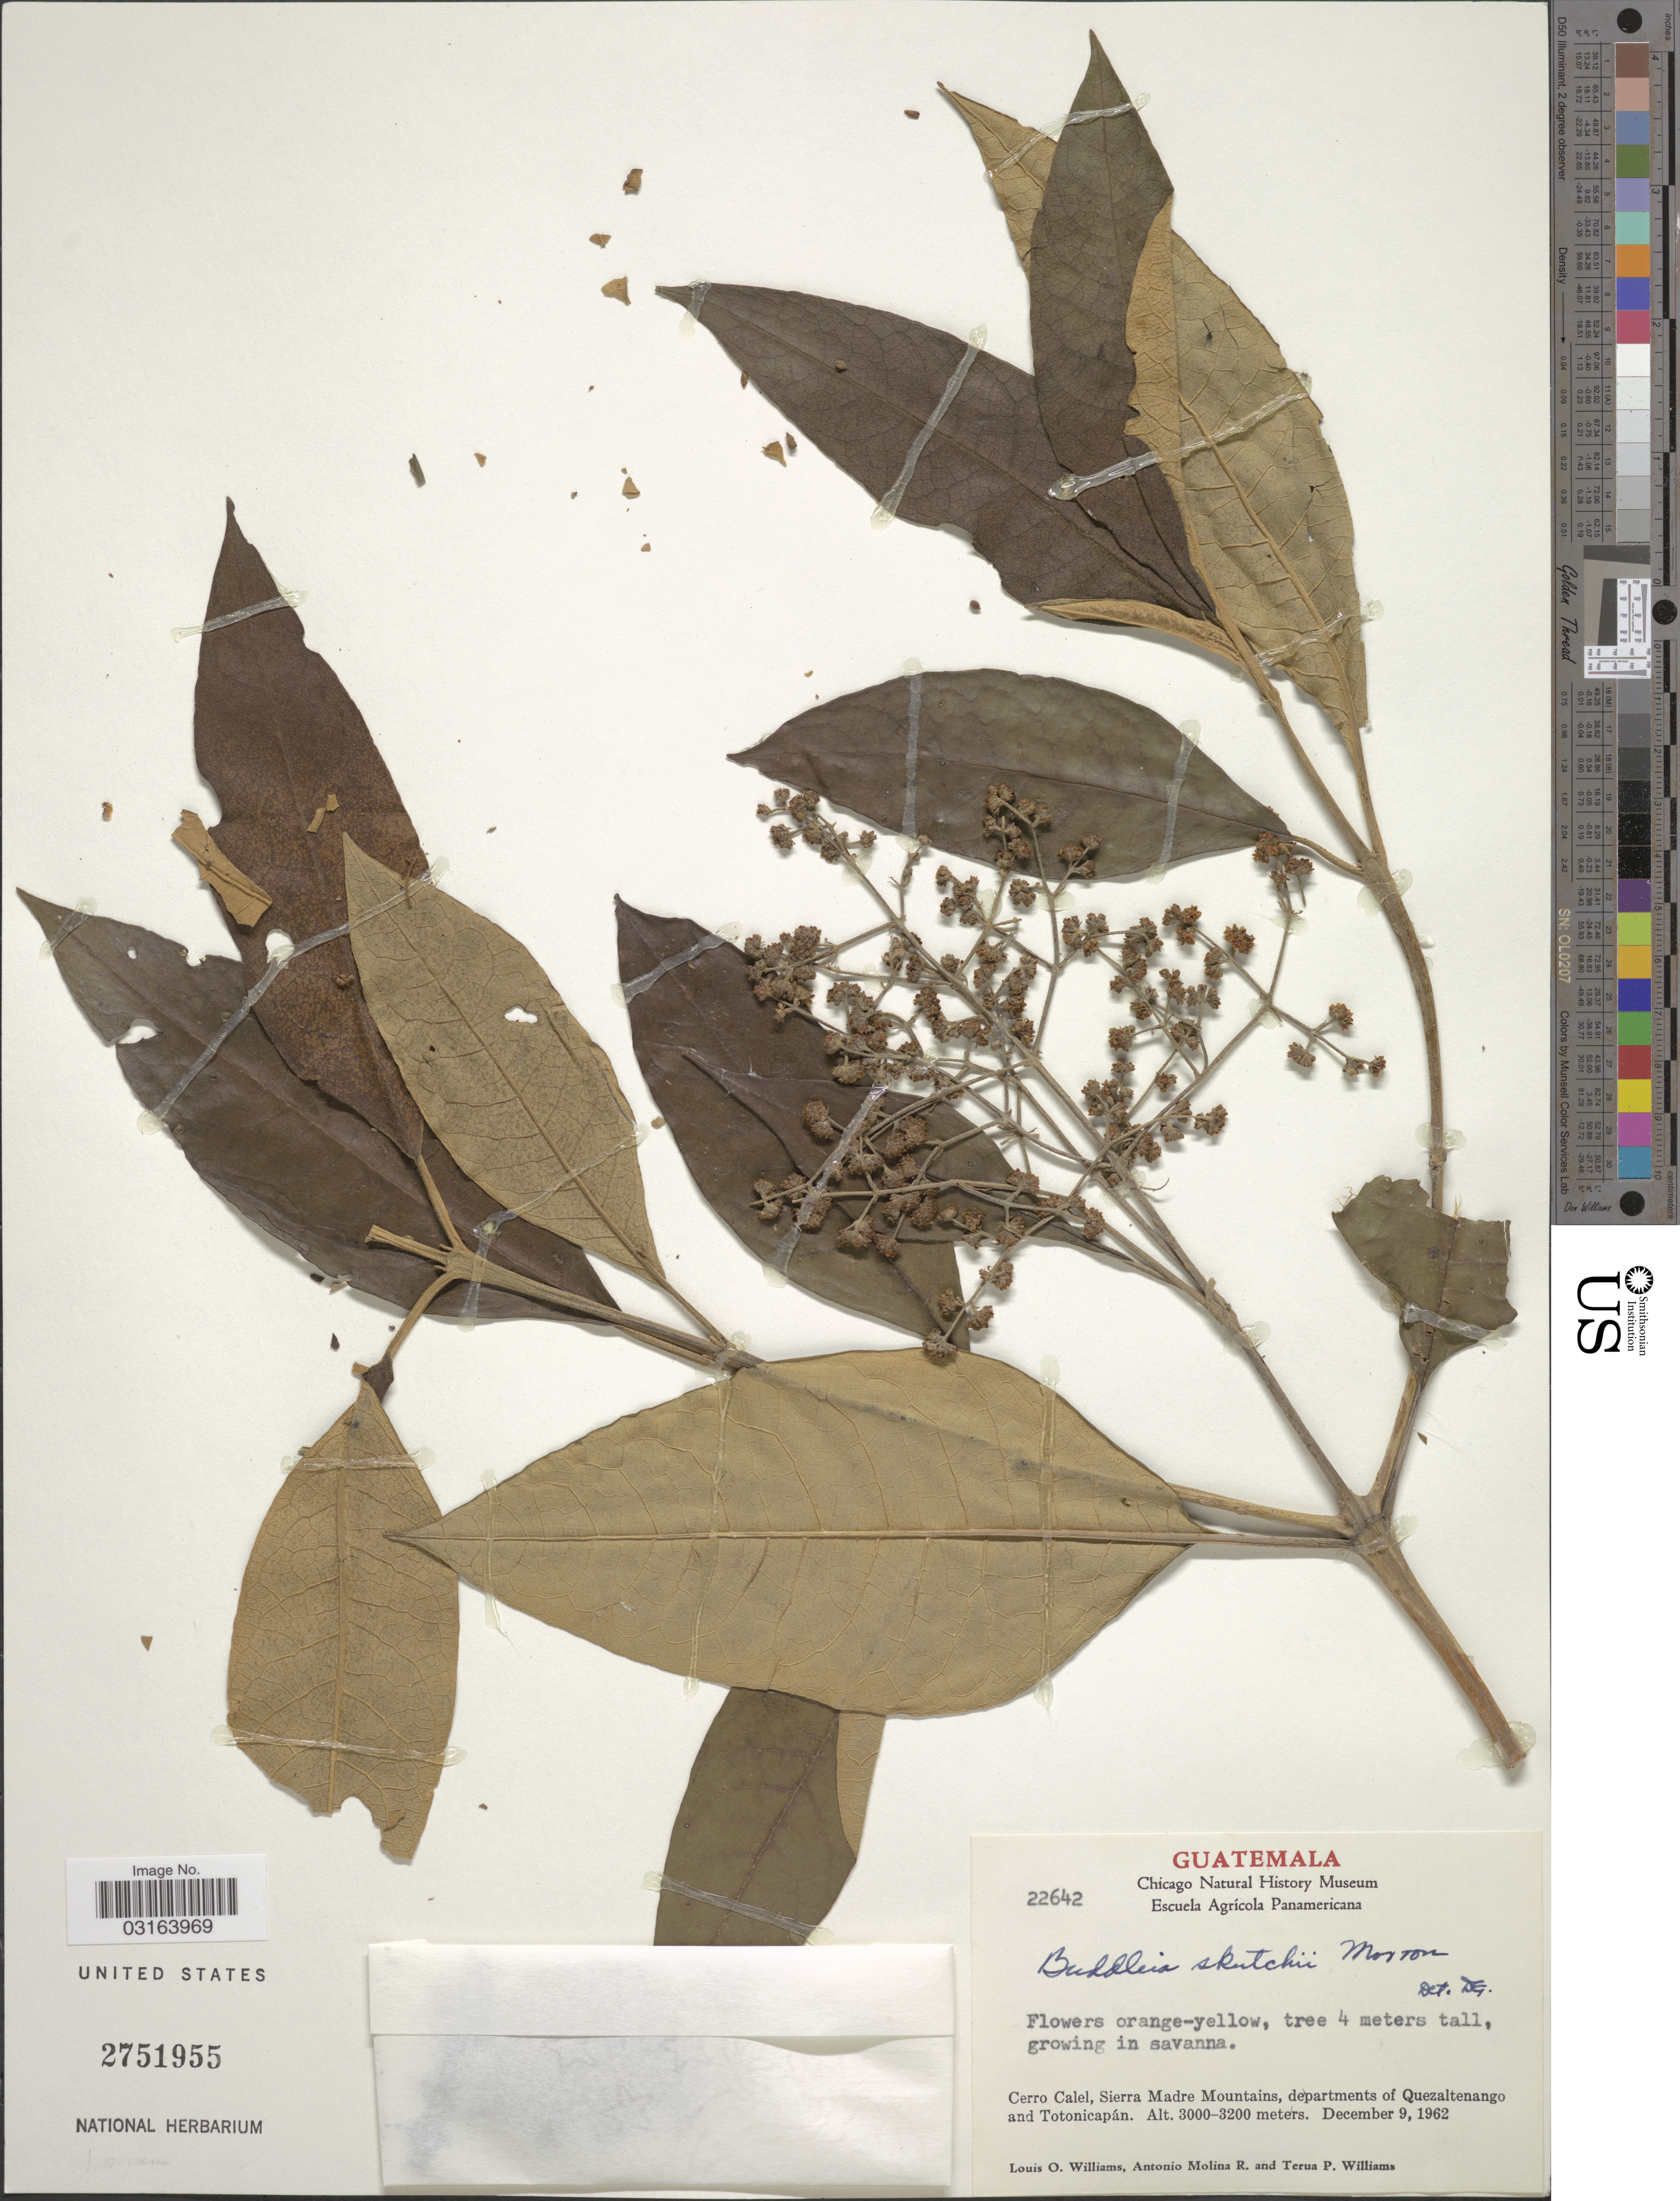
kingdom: Plantae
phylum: Tracheophyta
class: Magnoliopsida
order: Lamiales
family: Scrophulariaceae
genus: Buddleja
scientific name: Buddleja skutchii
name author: C.V. Morton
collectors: L. O. Williams, A. Molina R. & T. Williams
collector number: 22642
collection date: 1962-12-09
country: Guatemala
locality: Cerro Calel, Sierra Madre Mountains, departments of Quezaltenango and Totonicapán.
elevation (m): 3000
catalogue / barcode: US 2751955